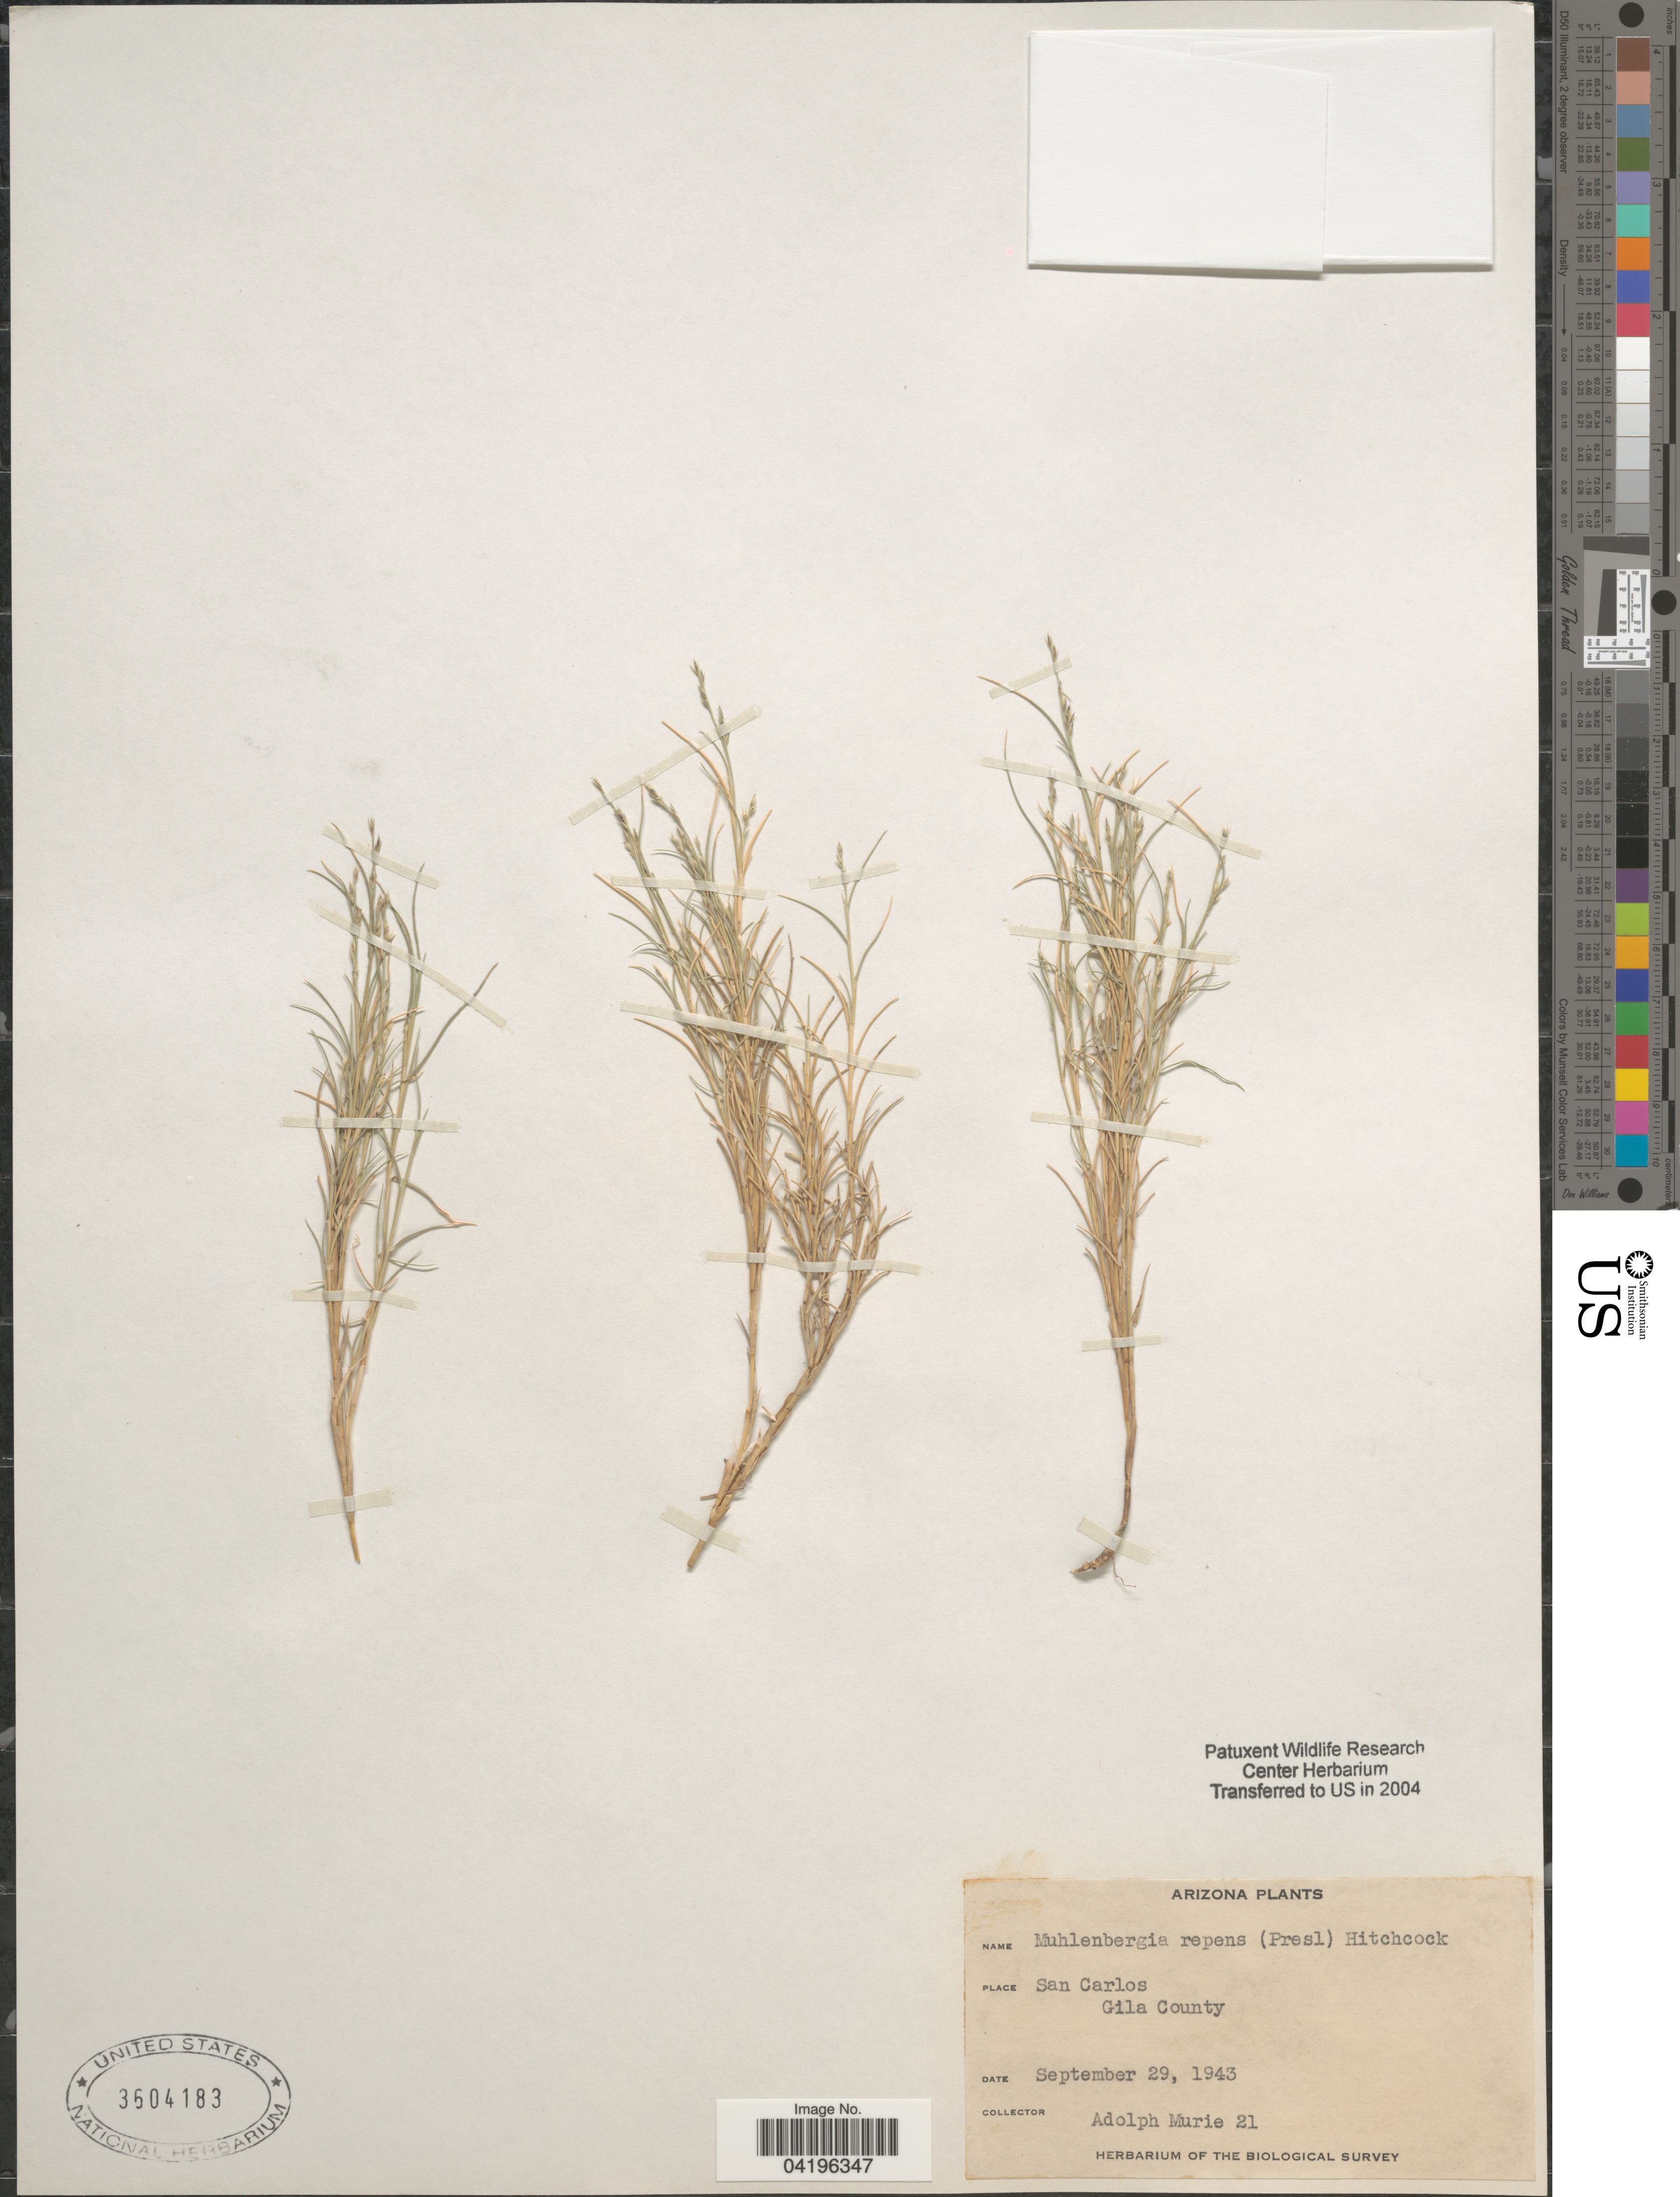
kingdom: Plantae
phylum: Tracheophyta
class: Liliopsida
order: Poales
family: Poaceae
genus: Muhlenbergia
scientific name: Muhlenbergia repens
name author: (J. Presl) Hitchc.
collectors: A. Murie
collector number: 21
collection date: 1943-09-29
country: United States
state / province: Arizona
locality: San Carlos. Gila County. The Biological Survey.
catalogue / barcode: US 3604183